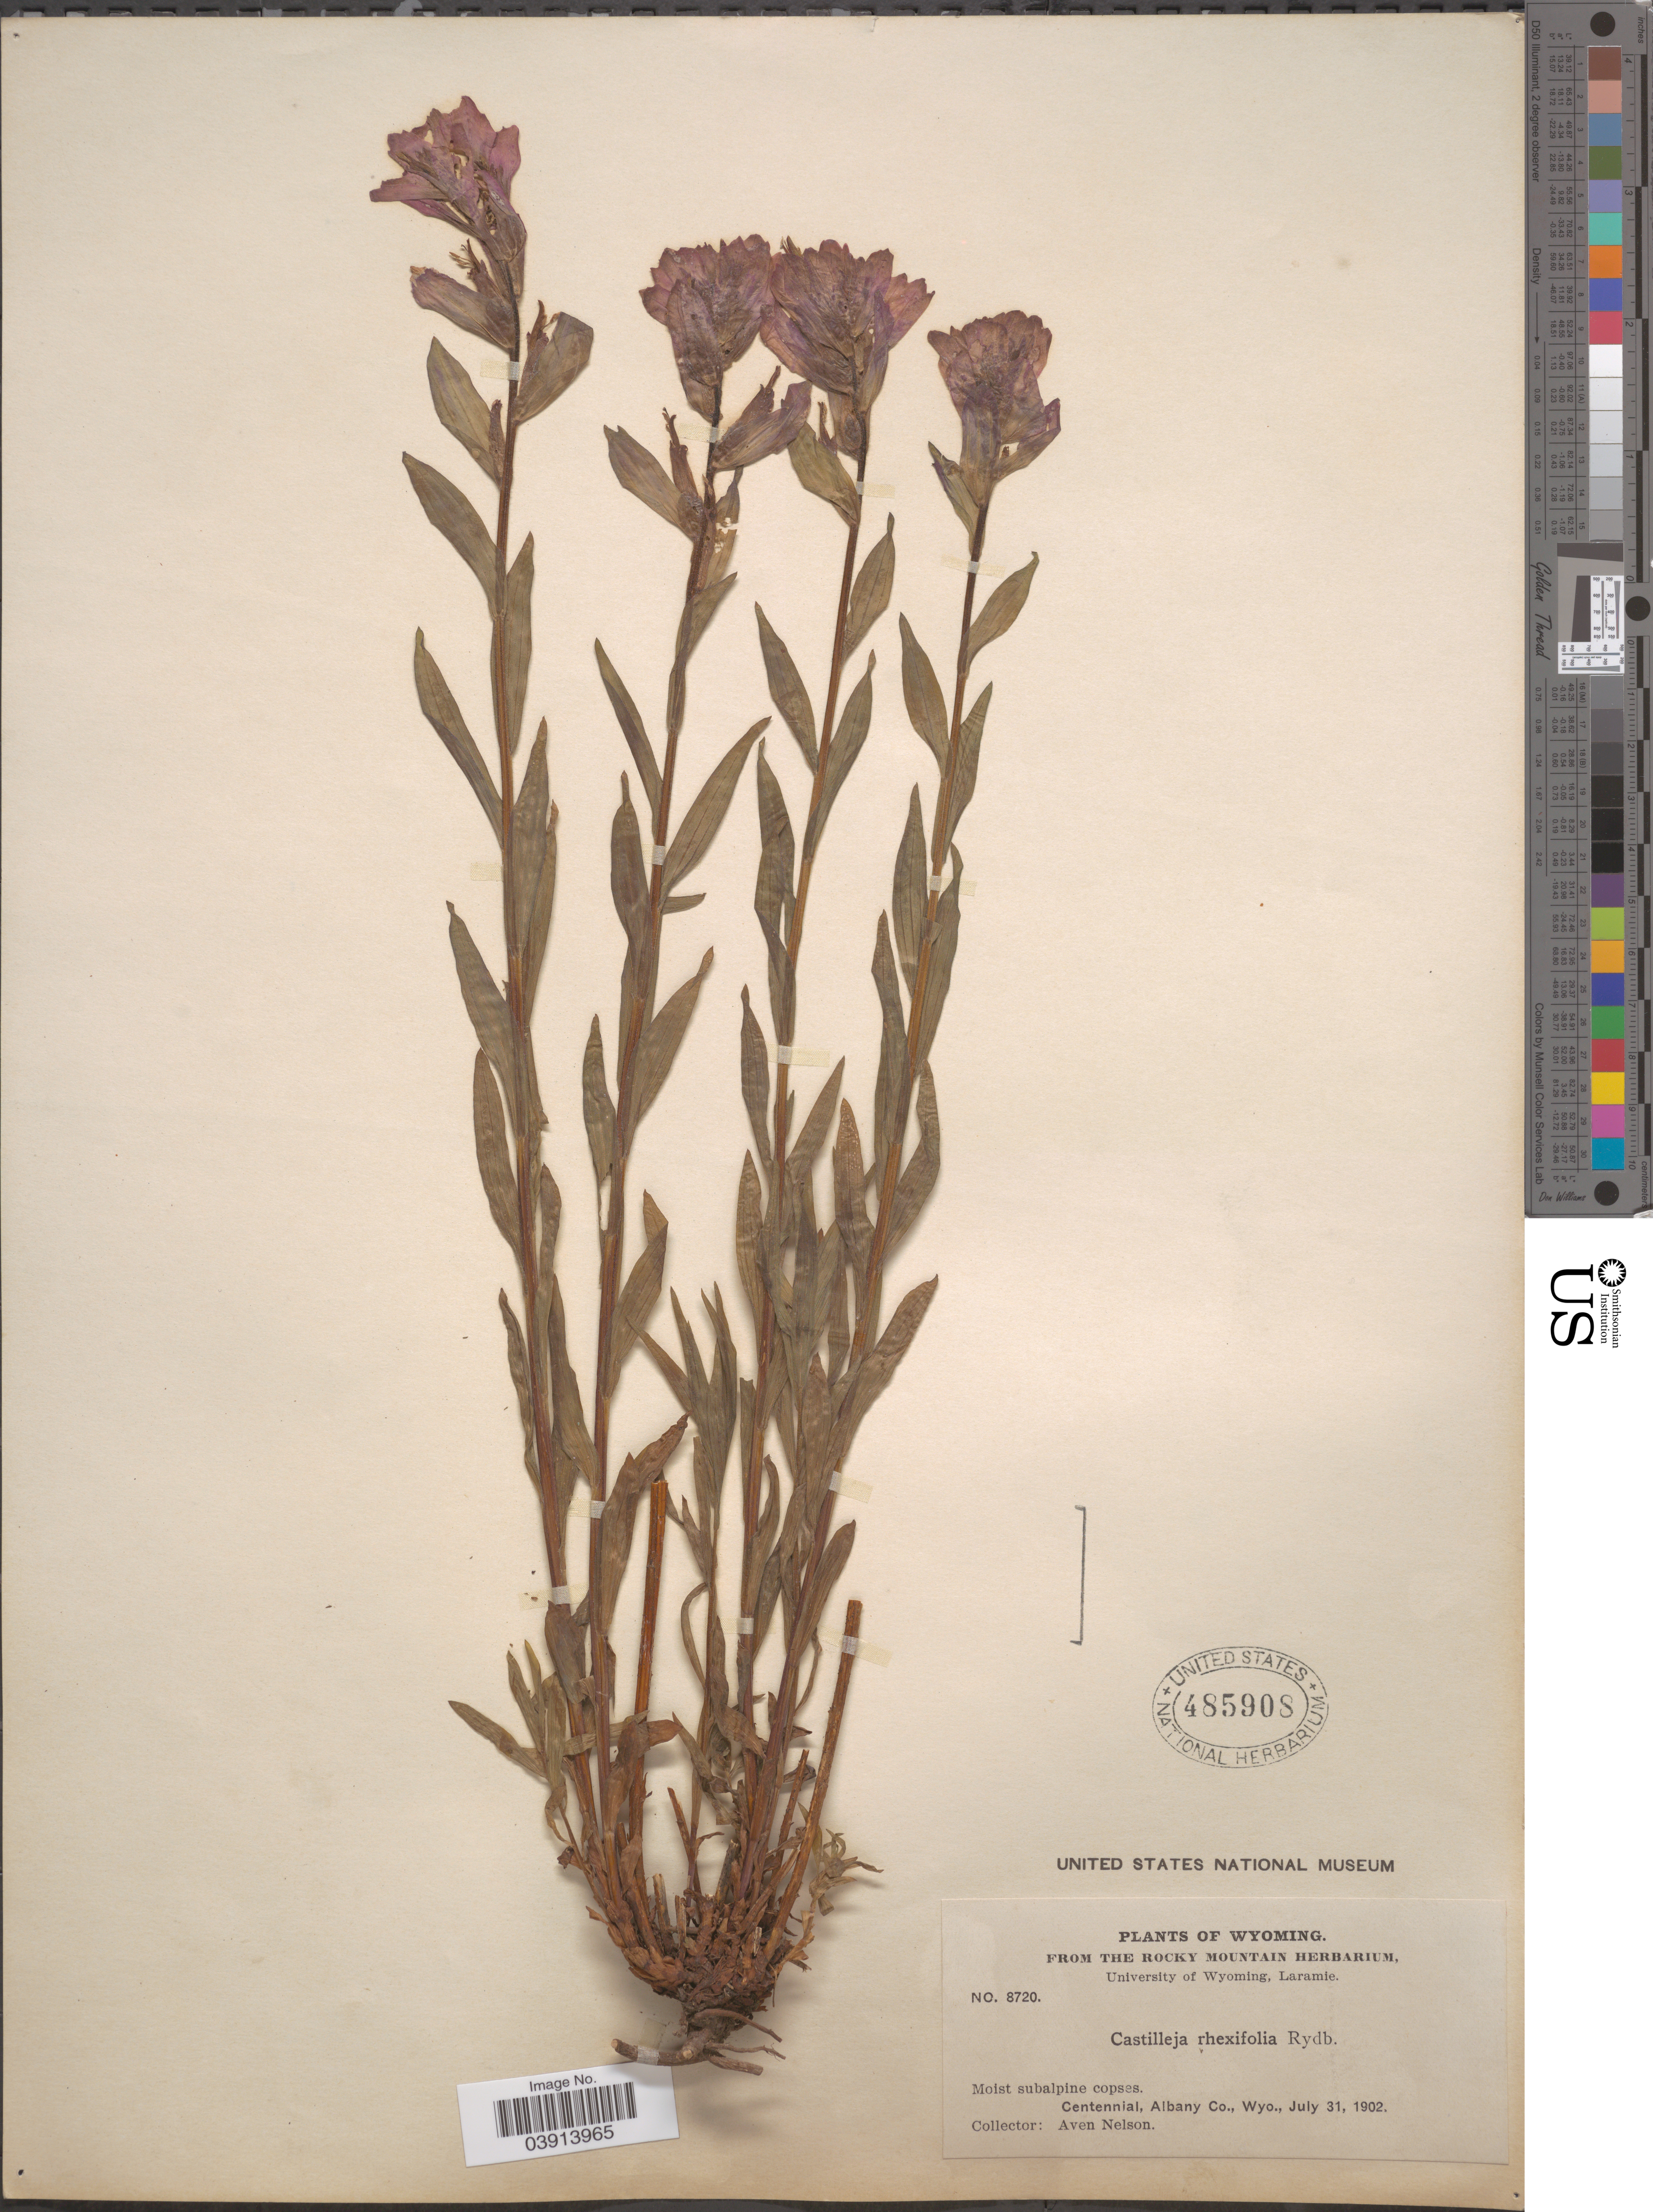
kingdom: Plantae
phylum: Tracheophyta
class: Magnoliopsida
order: Lamiales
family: Orobanchaceae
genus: Castilleja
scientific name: Castilleja rhexiifolia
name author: Rydb.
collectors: A. Nelson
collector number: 8720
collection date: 1902-07-31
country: United States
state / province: Wyoming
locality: Centennial, Albany Co.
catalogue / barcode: US 485908